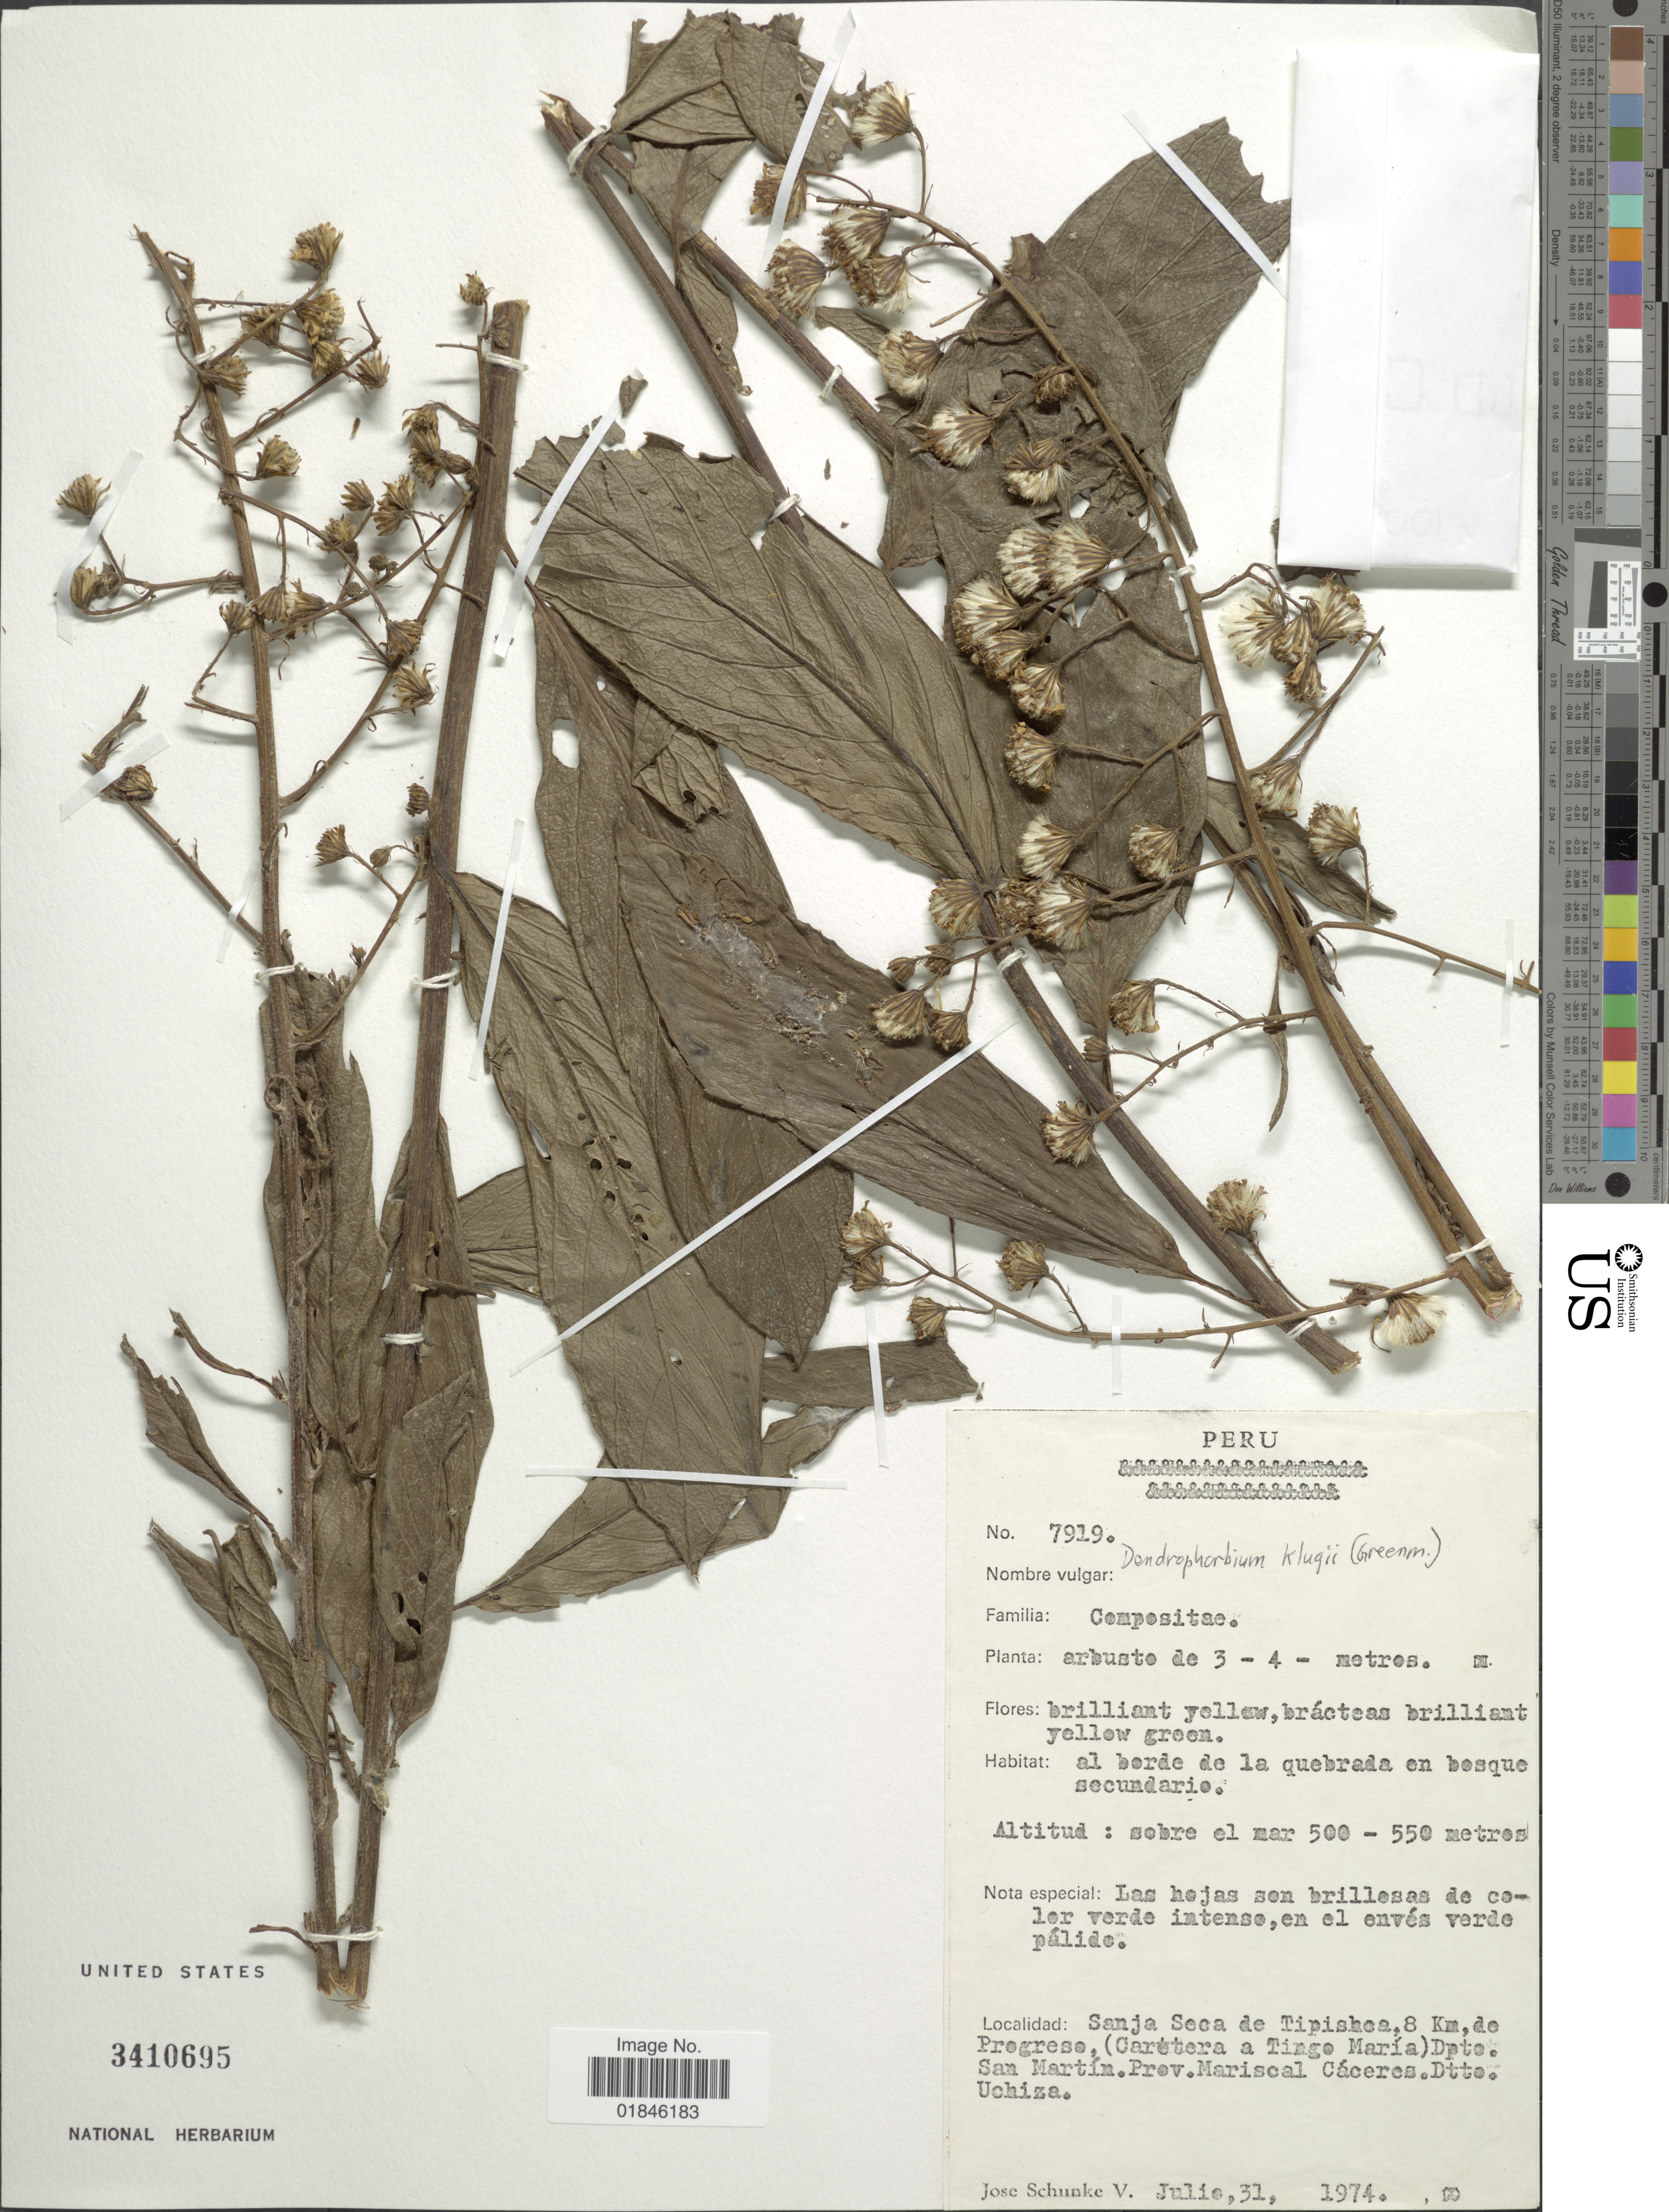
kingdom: Plantae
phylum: Tracheophyta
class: Magnoliopsida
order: Asterales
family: Asteraceae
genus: Pentacalia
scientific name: Pentacalia reflexa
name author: (Kunth) Cuatrec.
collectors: J. Schunke Vigo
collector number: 7919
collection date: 1974-07-31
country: Peru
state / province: San Martín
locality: Sanja Seca de Tip8ishca, 8 Km. de Progreso, (Carétera a Tingo María) Dpto. San Martín. Prov. Mariscal Cáceres. Dtto. Uchiza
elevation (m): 500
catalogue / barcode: US 3410695